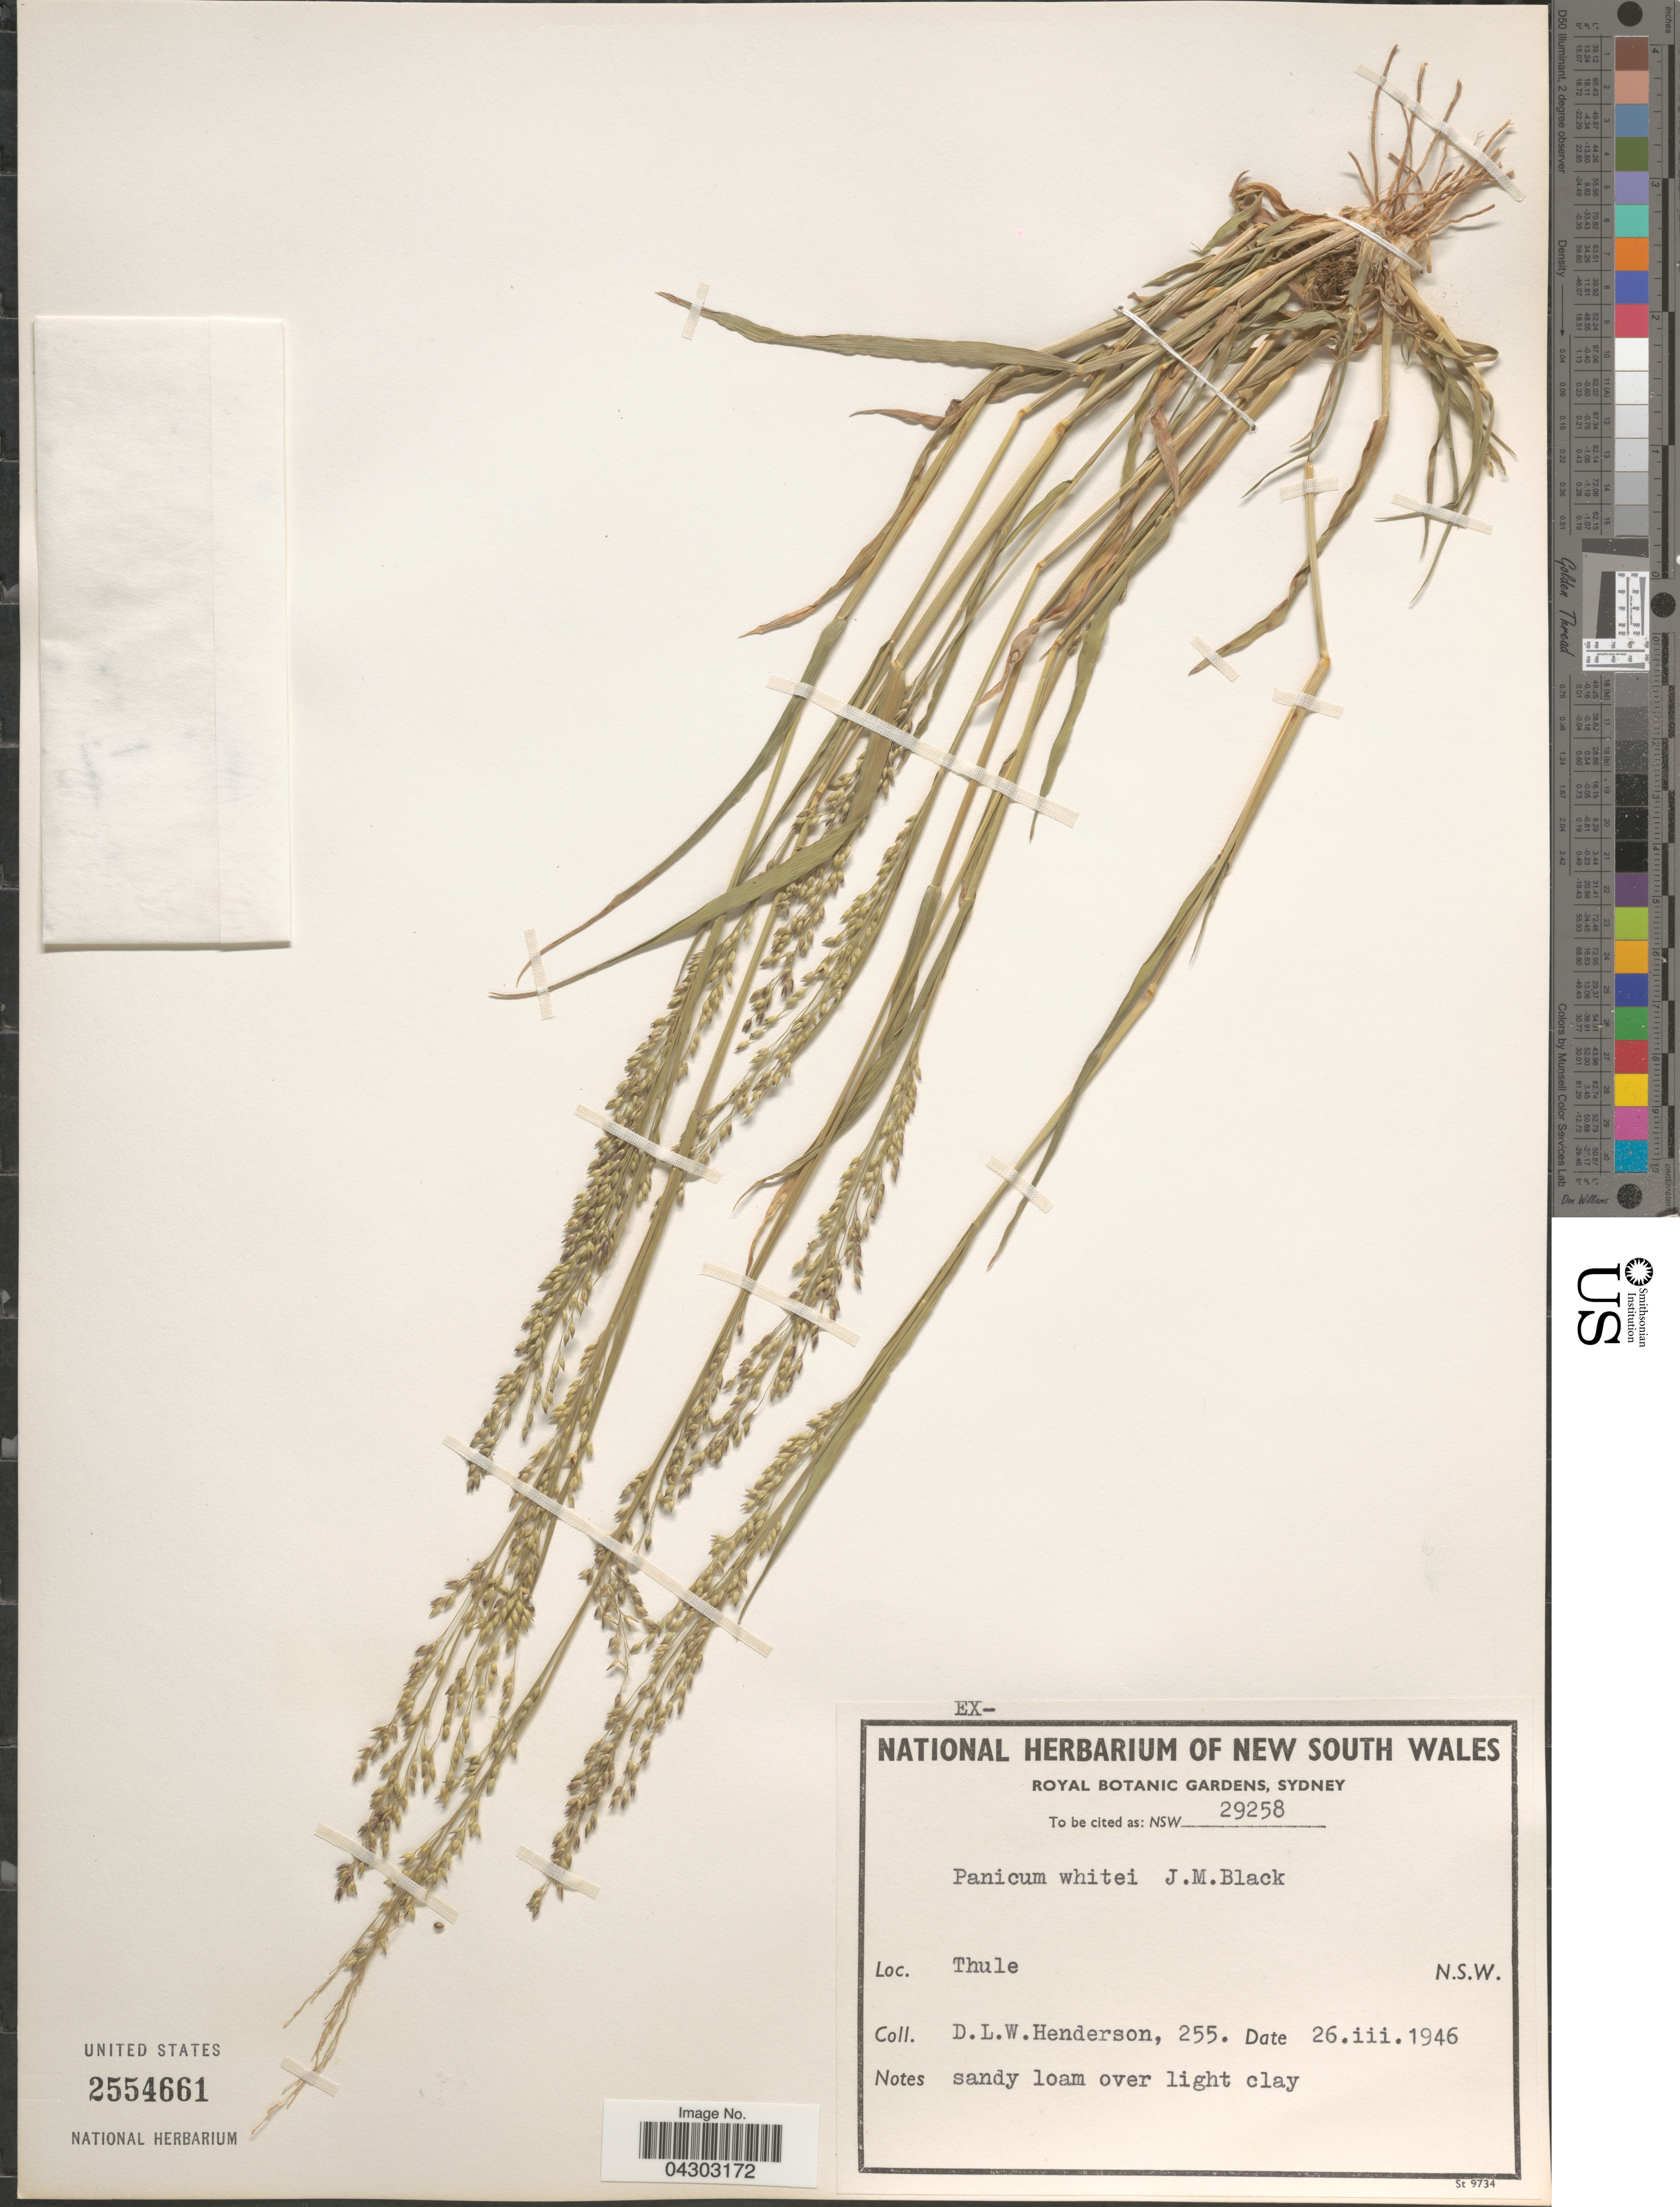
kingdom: Plantae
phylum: Tracheophyta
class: Liliopsida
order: Poales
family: Poaceae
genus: Panicum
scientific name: Panicum laevinode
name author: Lindl.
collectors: D. Henderson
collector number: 255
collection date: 1946-03-26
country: Australia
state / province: New South Wales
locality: Thule.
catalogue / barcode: US 2554661